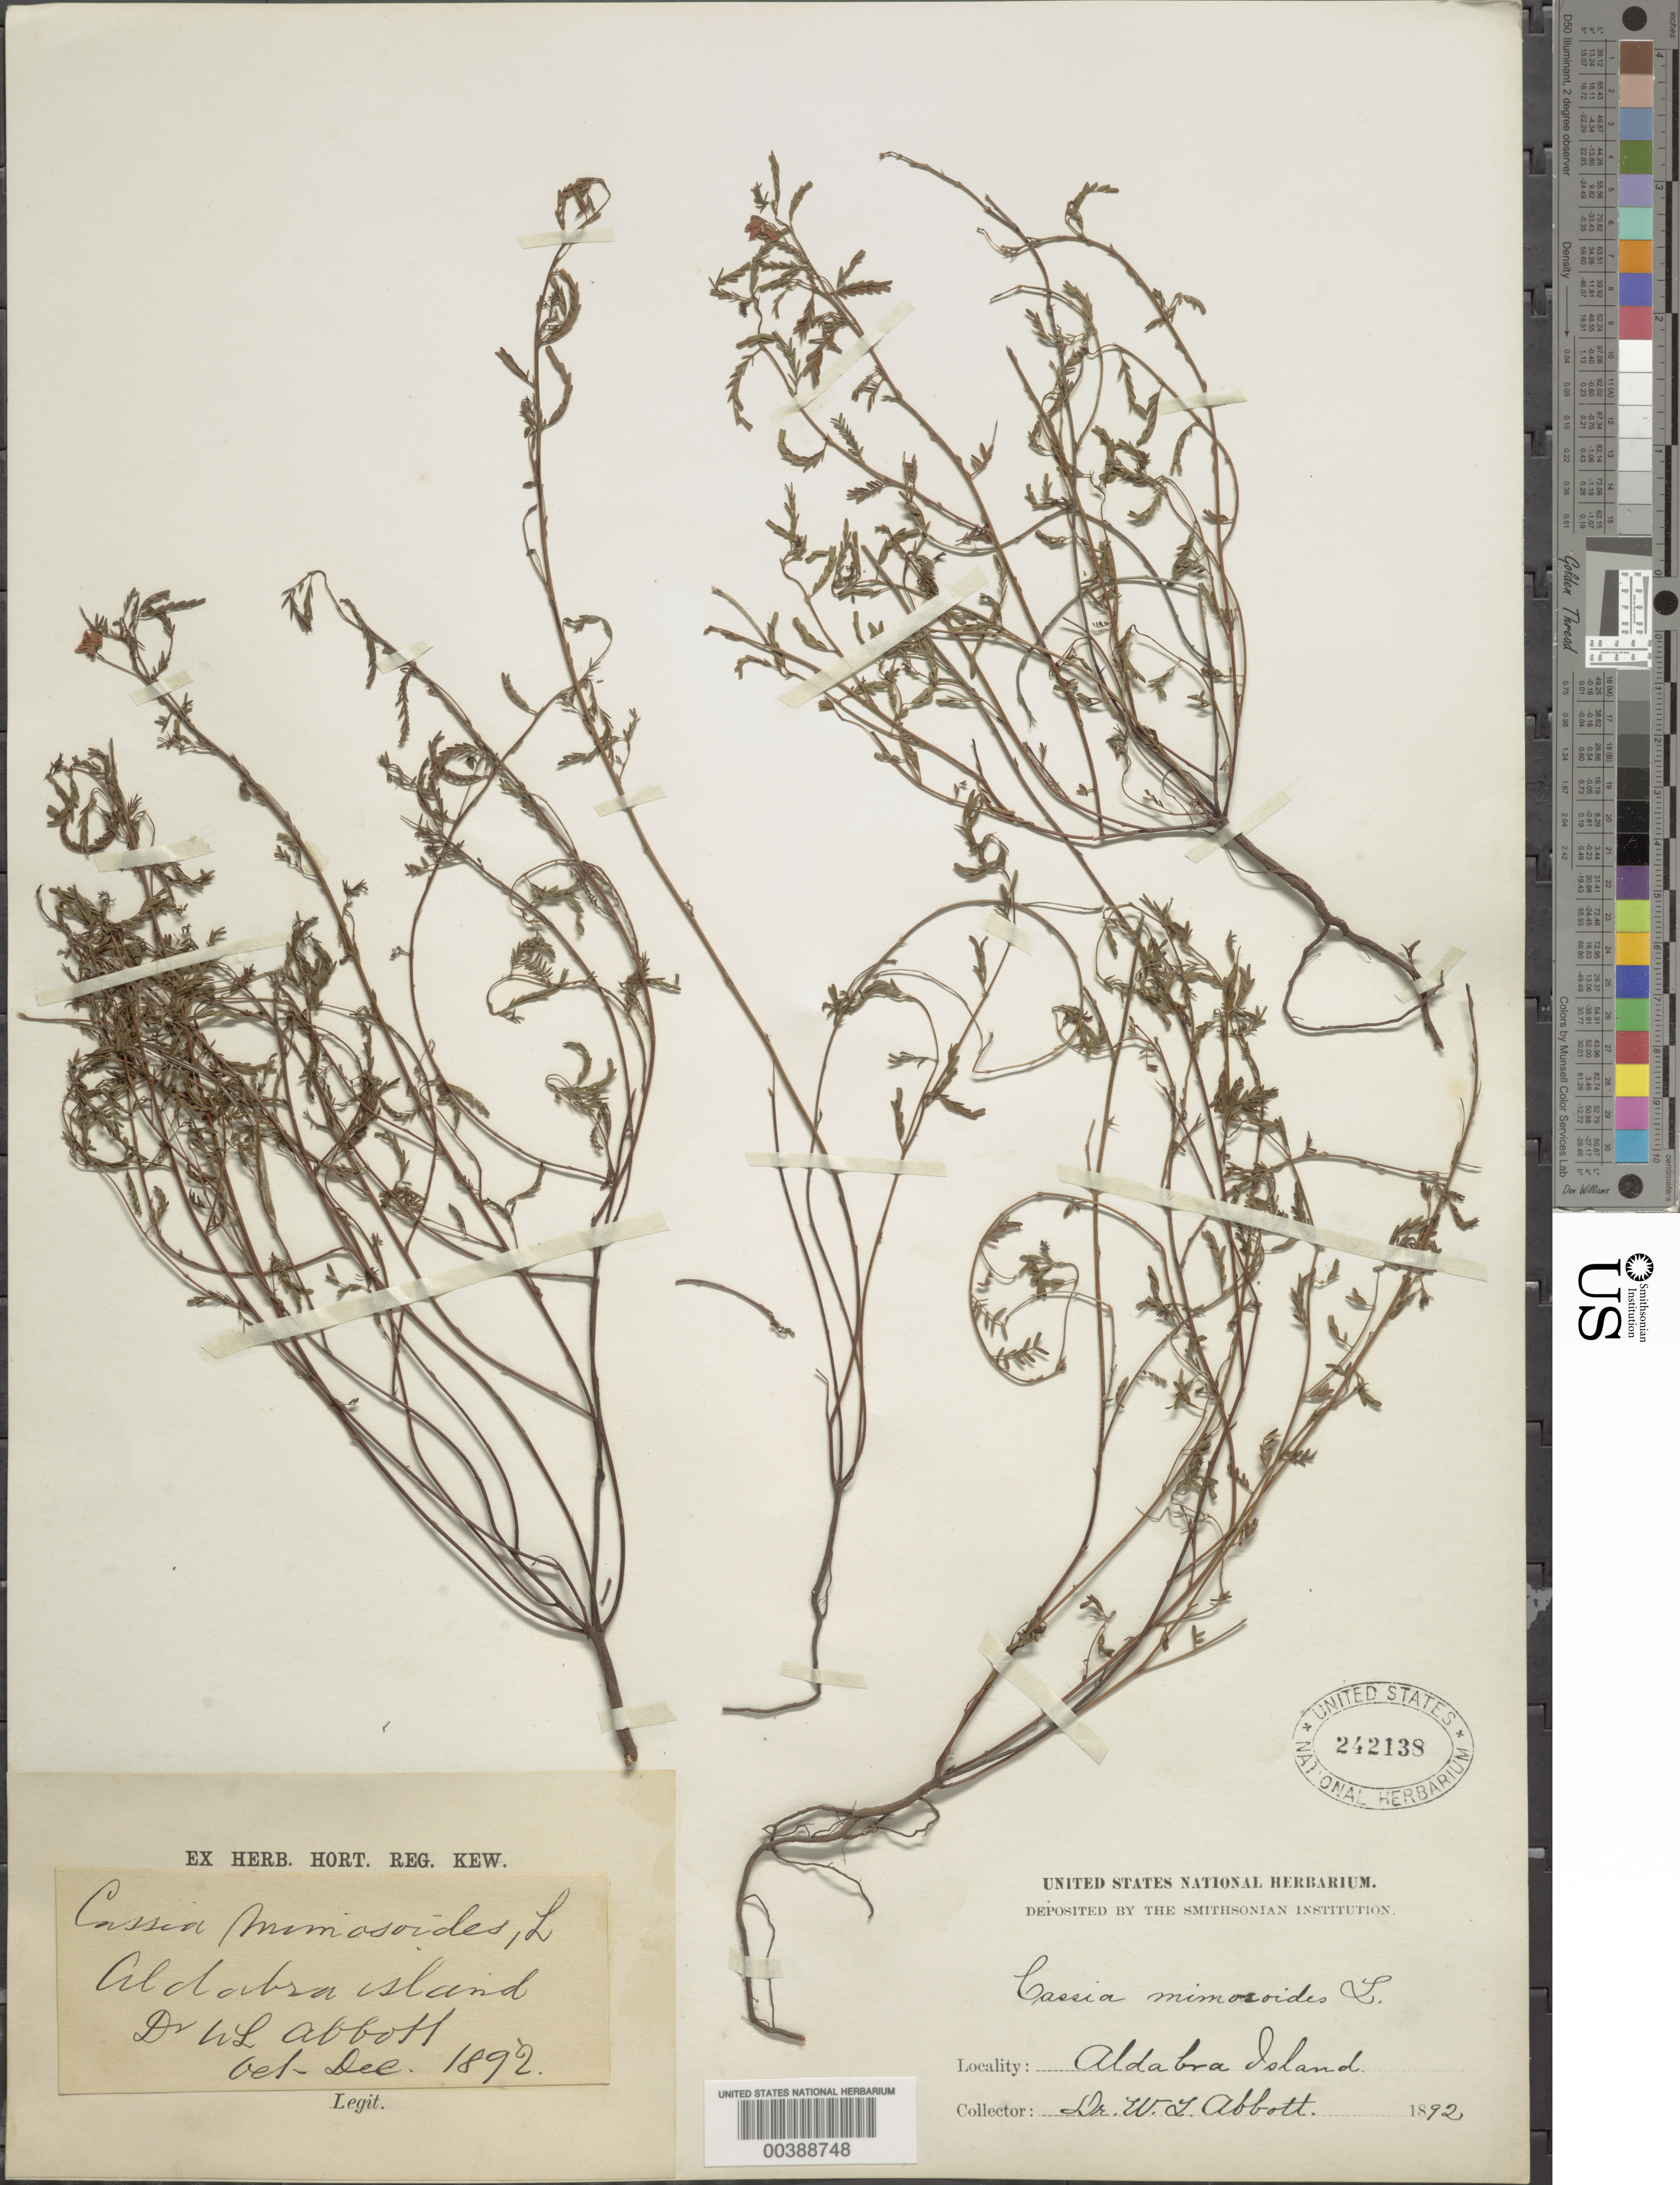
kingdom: Plantae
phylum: Tracheophyta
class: Magnoliopsida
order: Fabales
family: Fabaceae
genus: Chamaecrista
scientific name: Chamaecrista mimosoides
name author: (L.) Greene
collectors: W. L. Abbott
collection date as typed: Oct 1892 to -- Dec 1892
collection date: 1892-10/1892-12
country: Seychelles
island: Aldabra Atoll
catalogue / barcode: US 242138